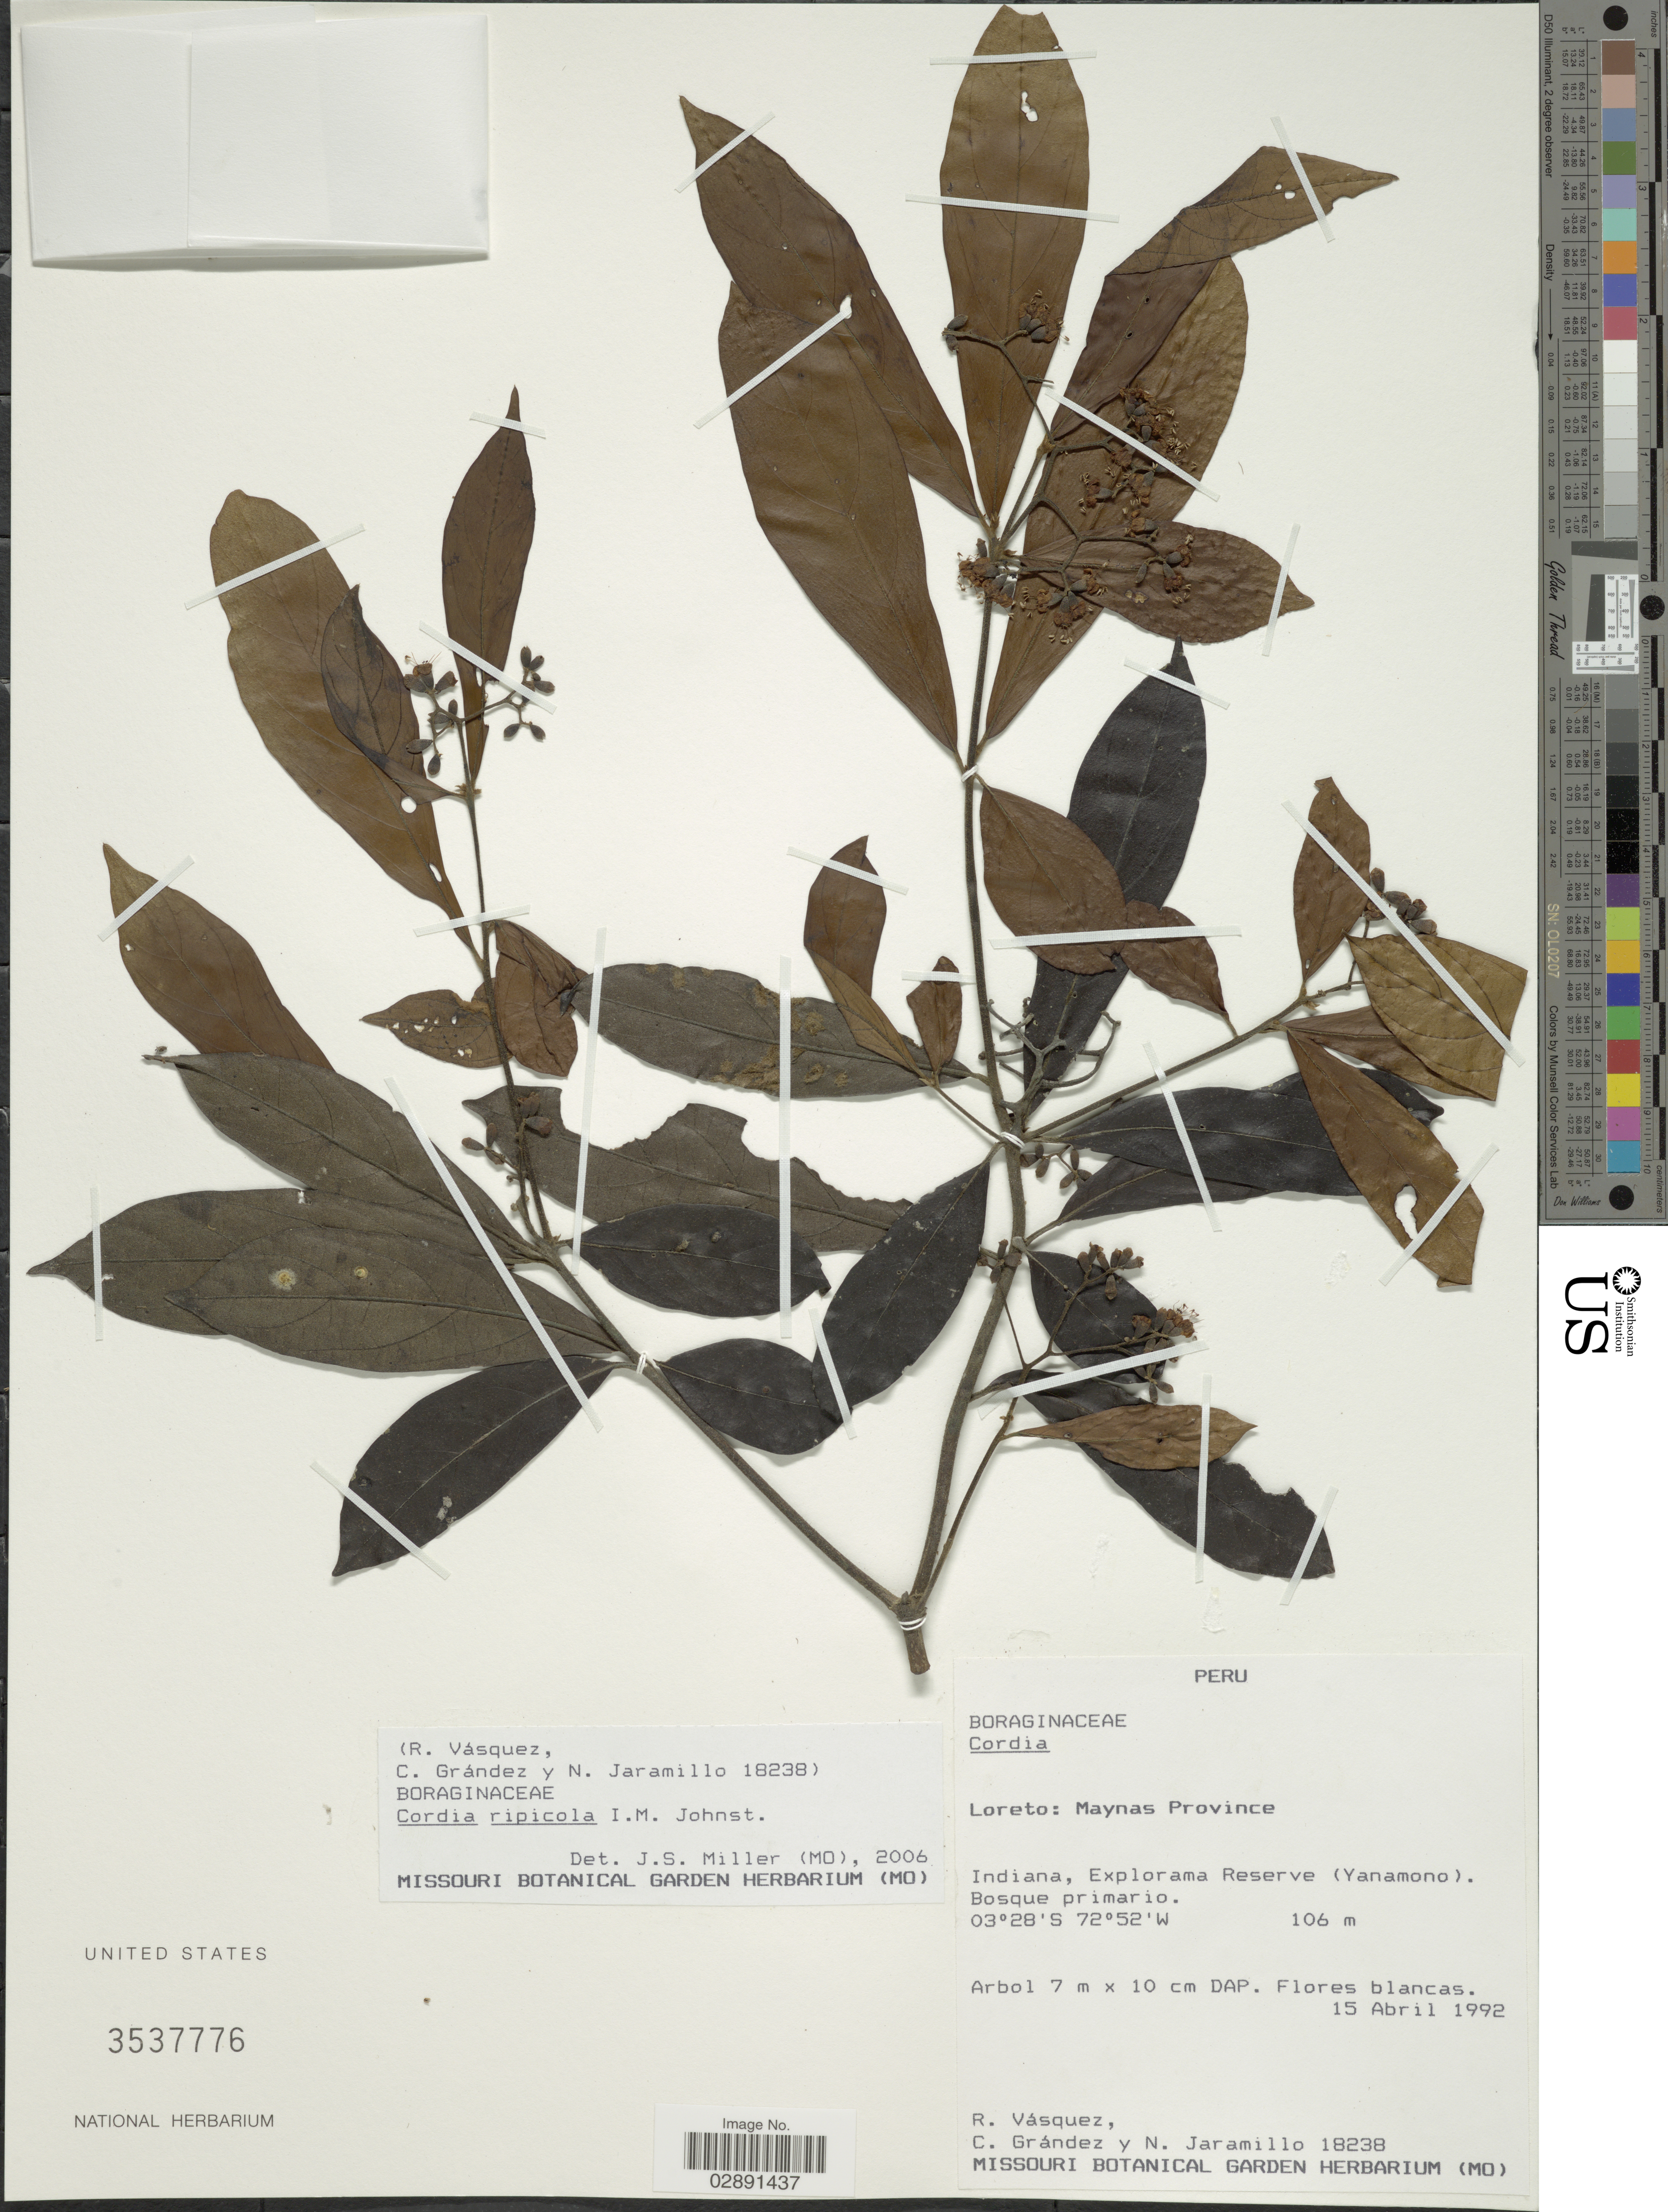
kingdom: Plantae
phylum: Tracheophyta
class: Magnoliopsida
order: Boraginales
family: Cordiaceae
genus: Cordia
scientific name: Cordia ripicola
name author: I.M. Johnst.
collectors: R. Vásquez, C. Grández & N. Jaramillo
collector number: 18238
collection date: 1992-04-15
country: Peru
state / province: Loreto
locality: Maynas Province. Indiana, Explorama Reserve (Yanamono).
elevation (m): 106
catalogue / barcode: US 3537776